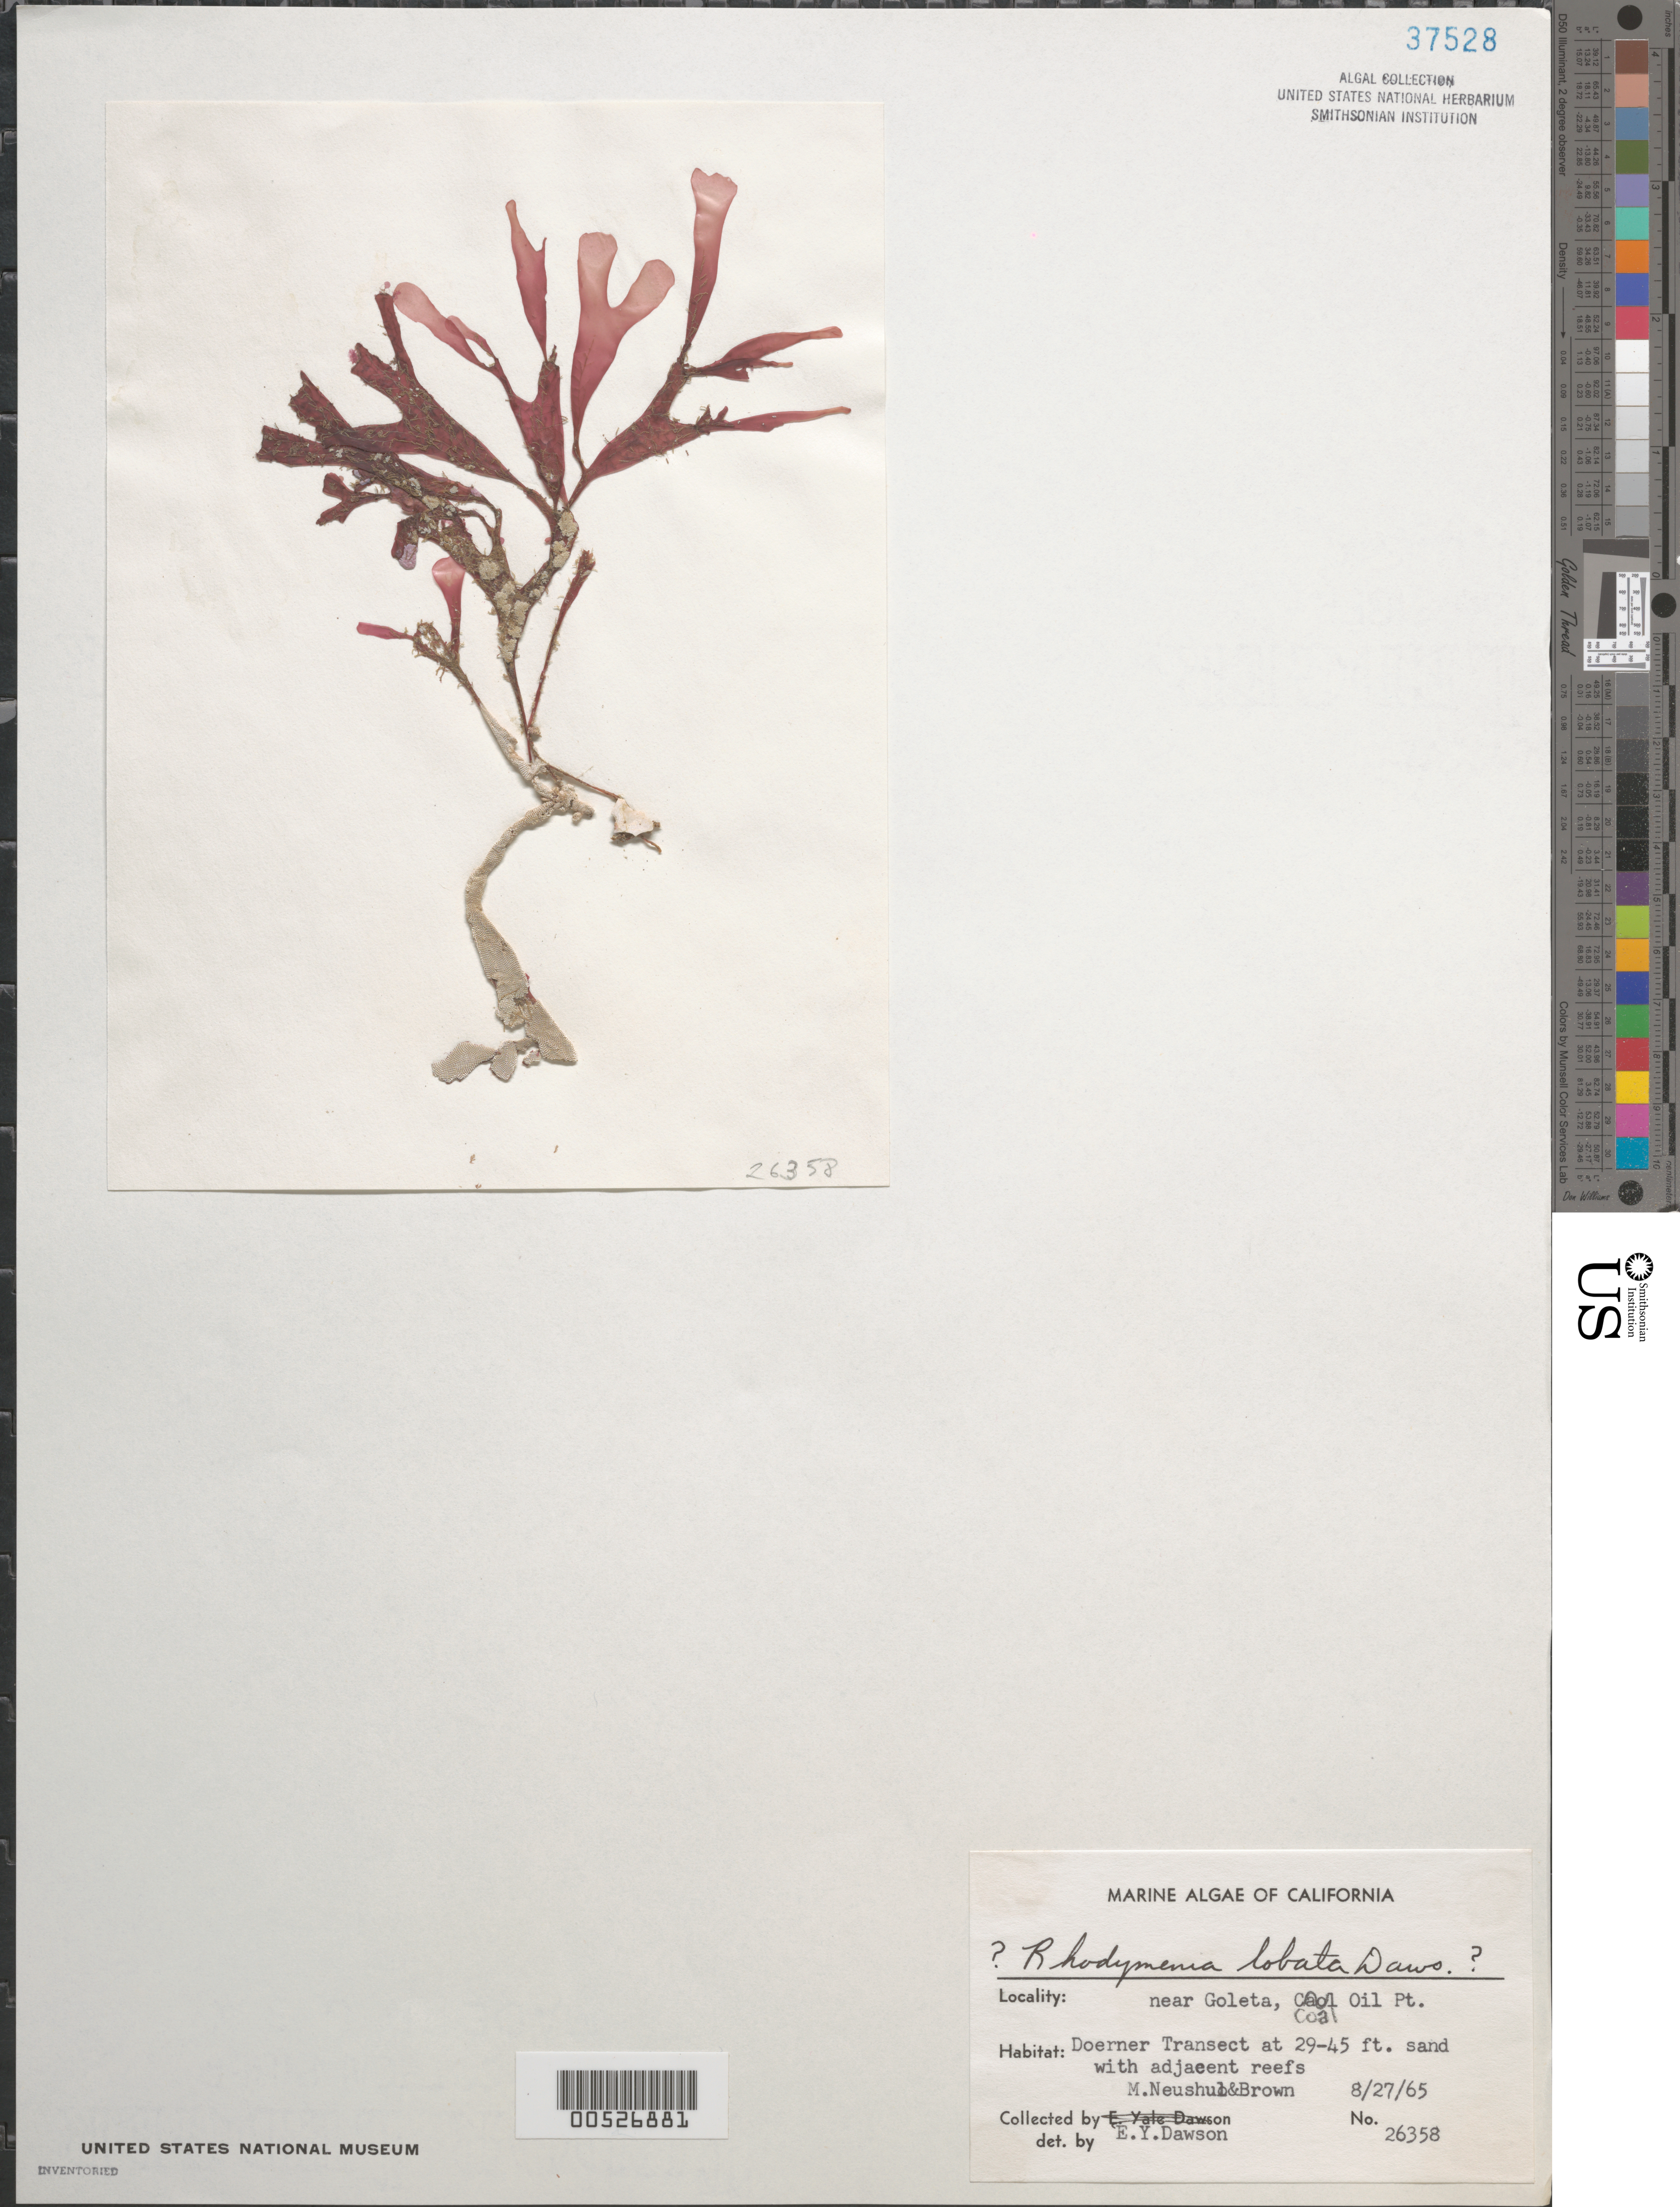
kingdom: Plantae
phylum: Rhodophyta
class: Florideophyceae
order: Rhodymeniales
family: Rhodymeniaceae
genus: Rhodymenia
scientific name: Rhodymenia lobata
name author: E.Y. Dawson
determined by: Dawson, E. Y.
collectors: M. Neushul & D. Brown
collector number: EYD 26358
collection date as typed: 27 Aug 1965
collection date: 1965-08-27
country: United States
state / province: California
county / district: Santa Barbara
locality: Coal Oil Point, near Goleta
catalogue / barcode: US 37528